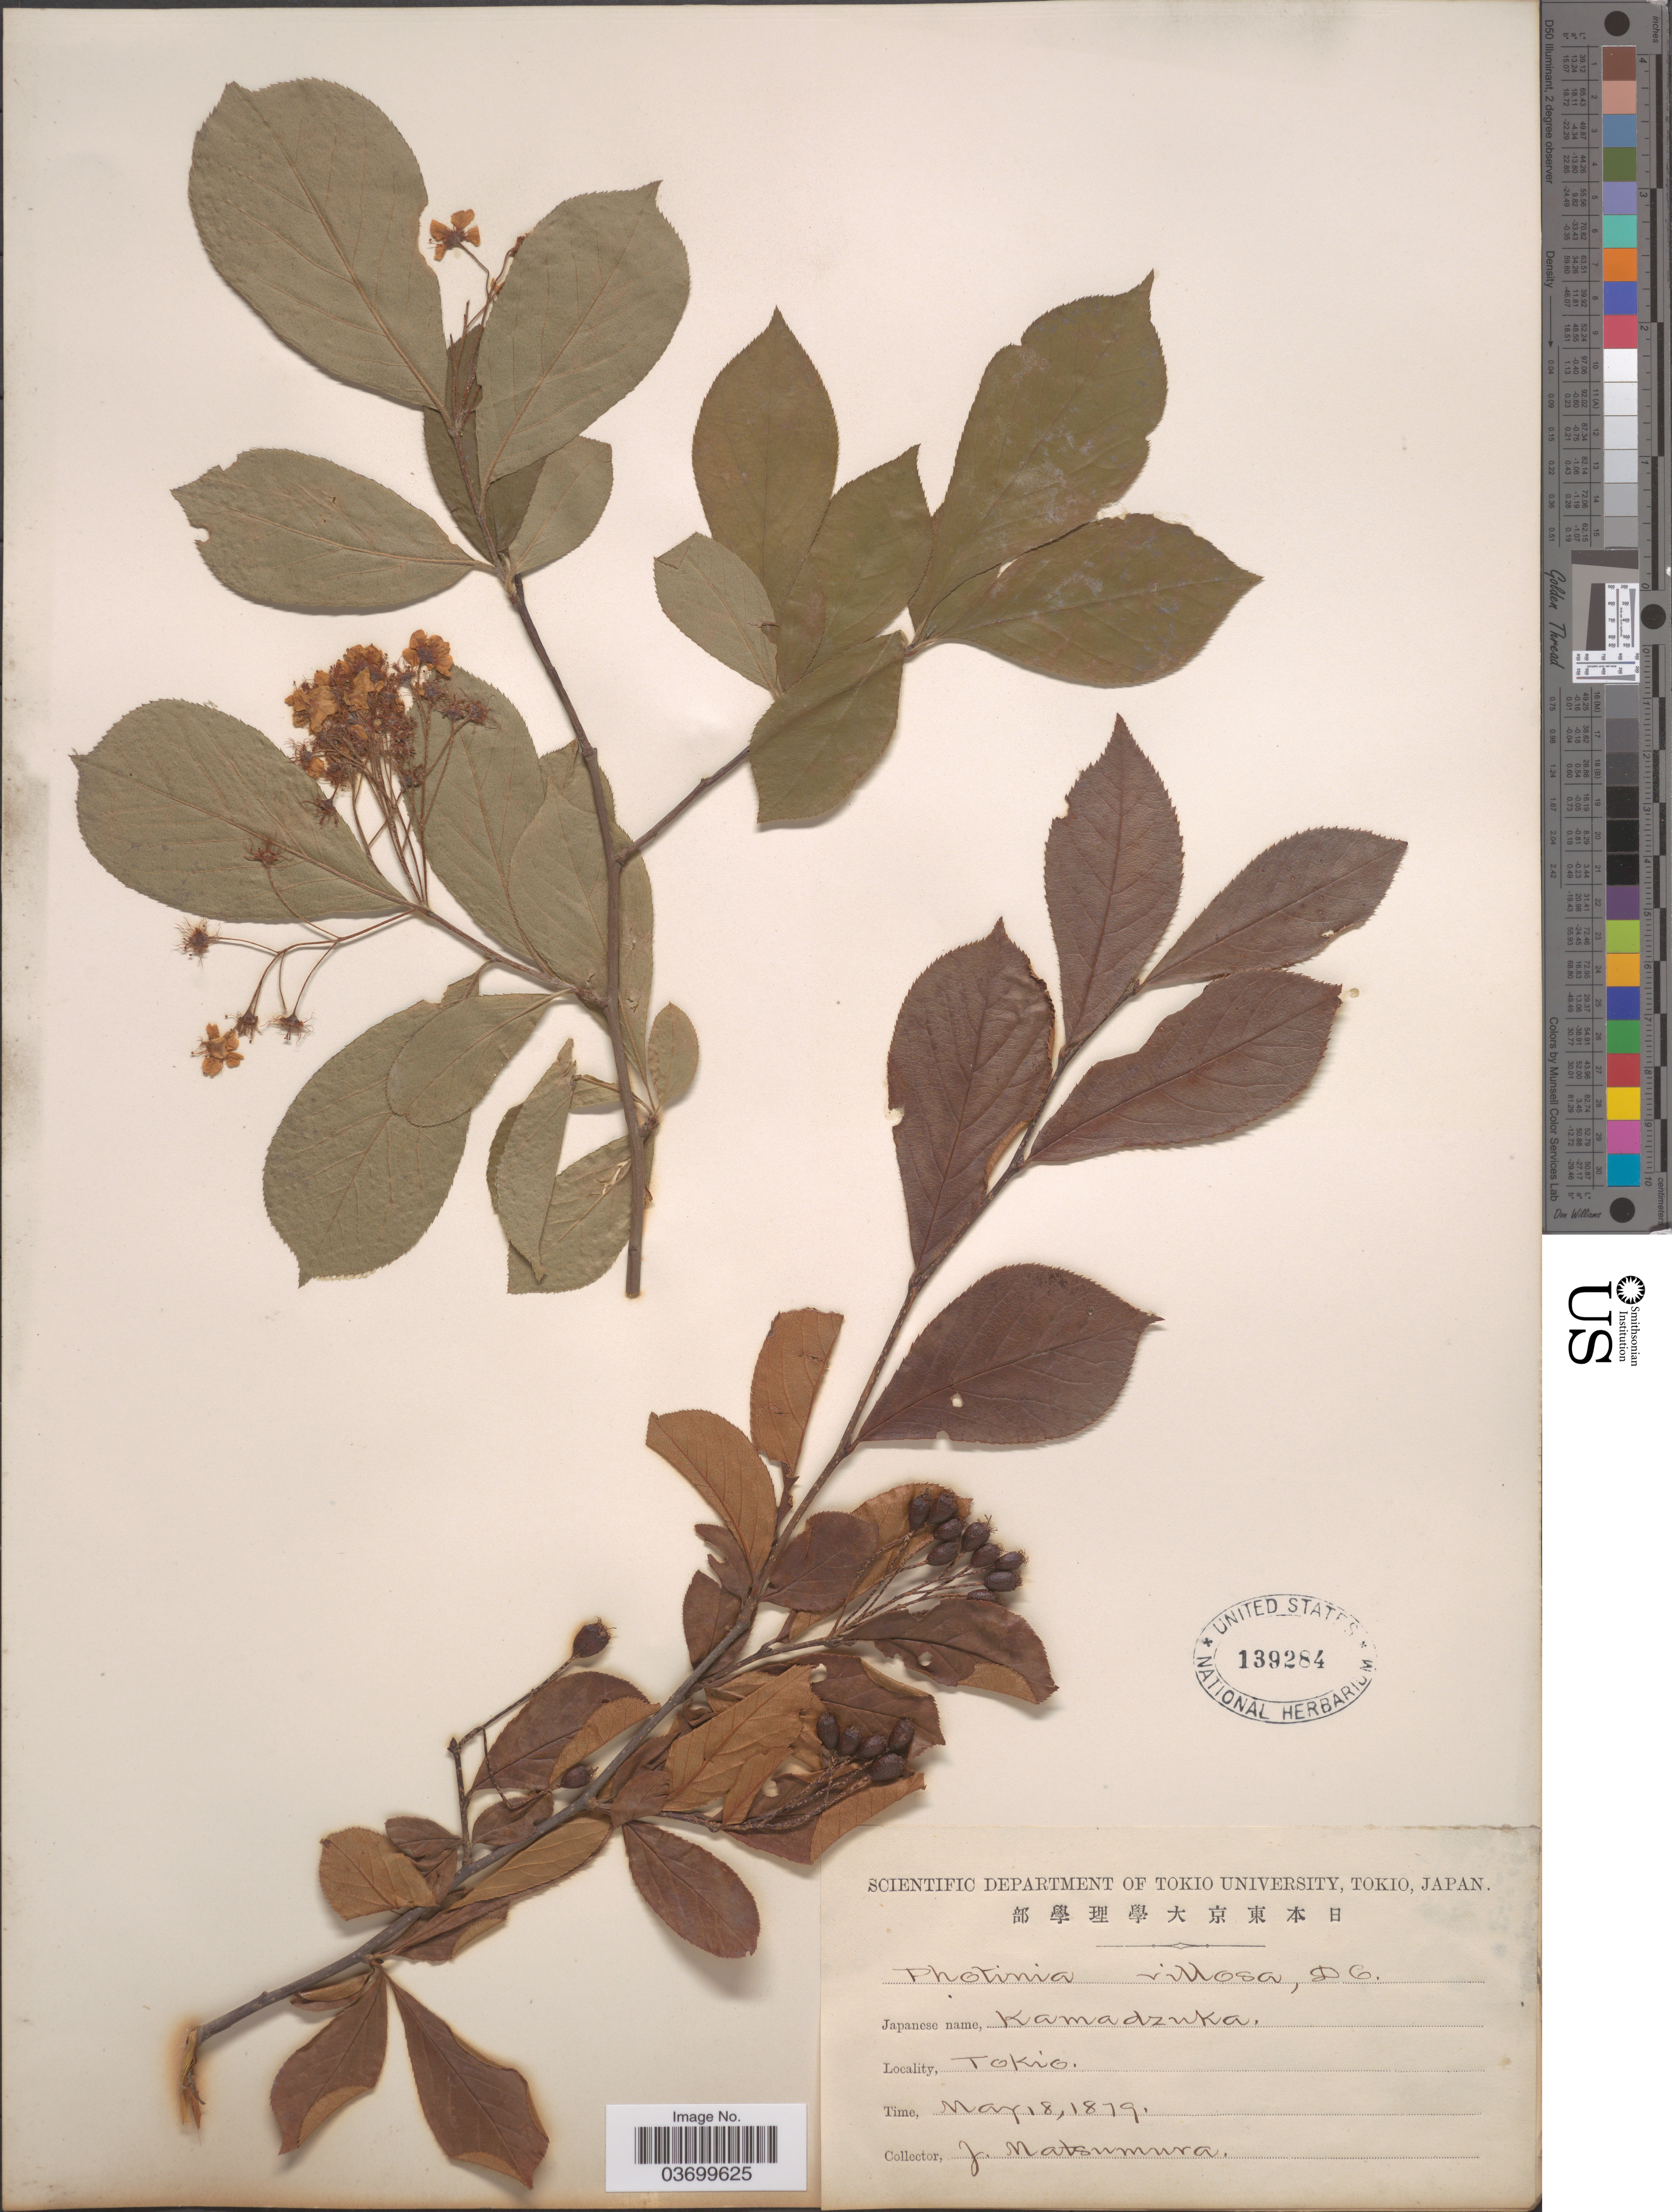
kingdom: Plantae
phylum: Tracheophyta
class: Magnoliopsida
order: Rosales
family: Rosaceae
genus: Photinia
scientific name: Photinia villosa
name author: (DC.) Thunb.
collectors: J. Matsumura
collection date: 1879-05-18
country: Japan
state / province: Tokyo, Federal City of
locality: Tokio.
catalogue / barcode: US 139284